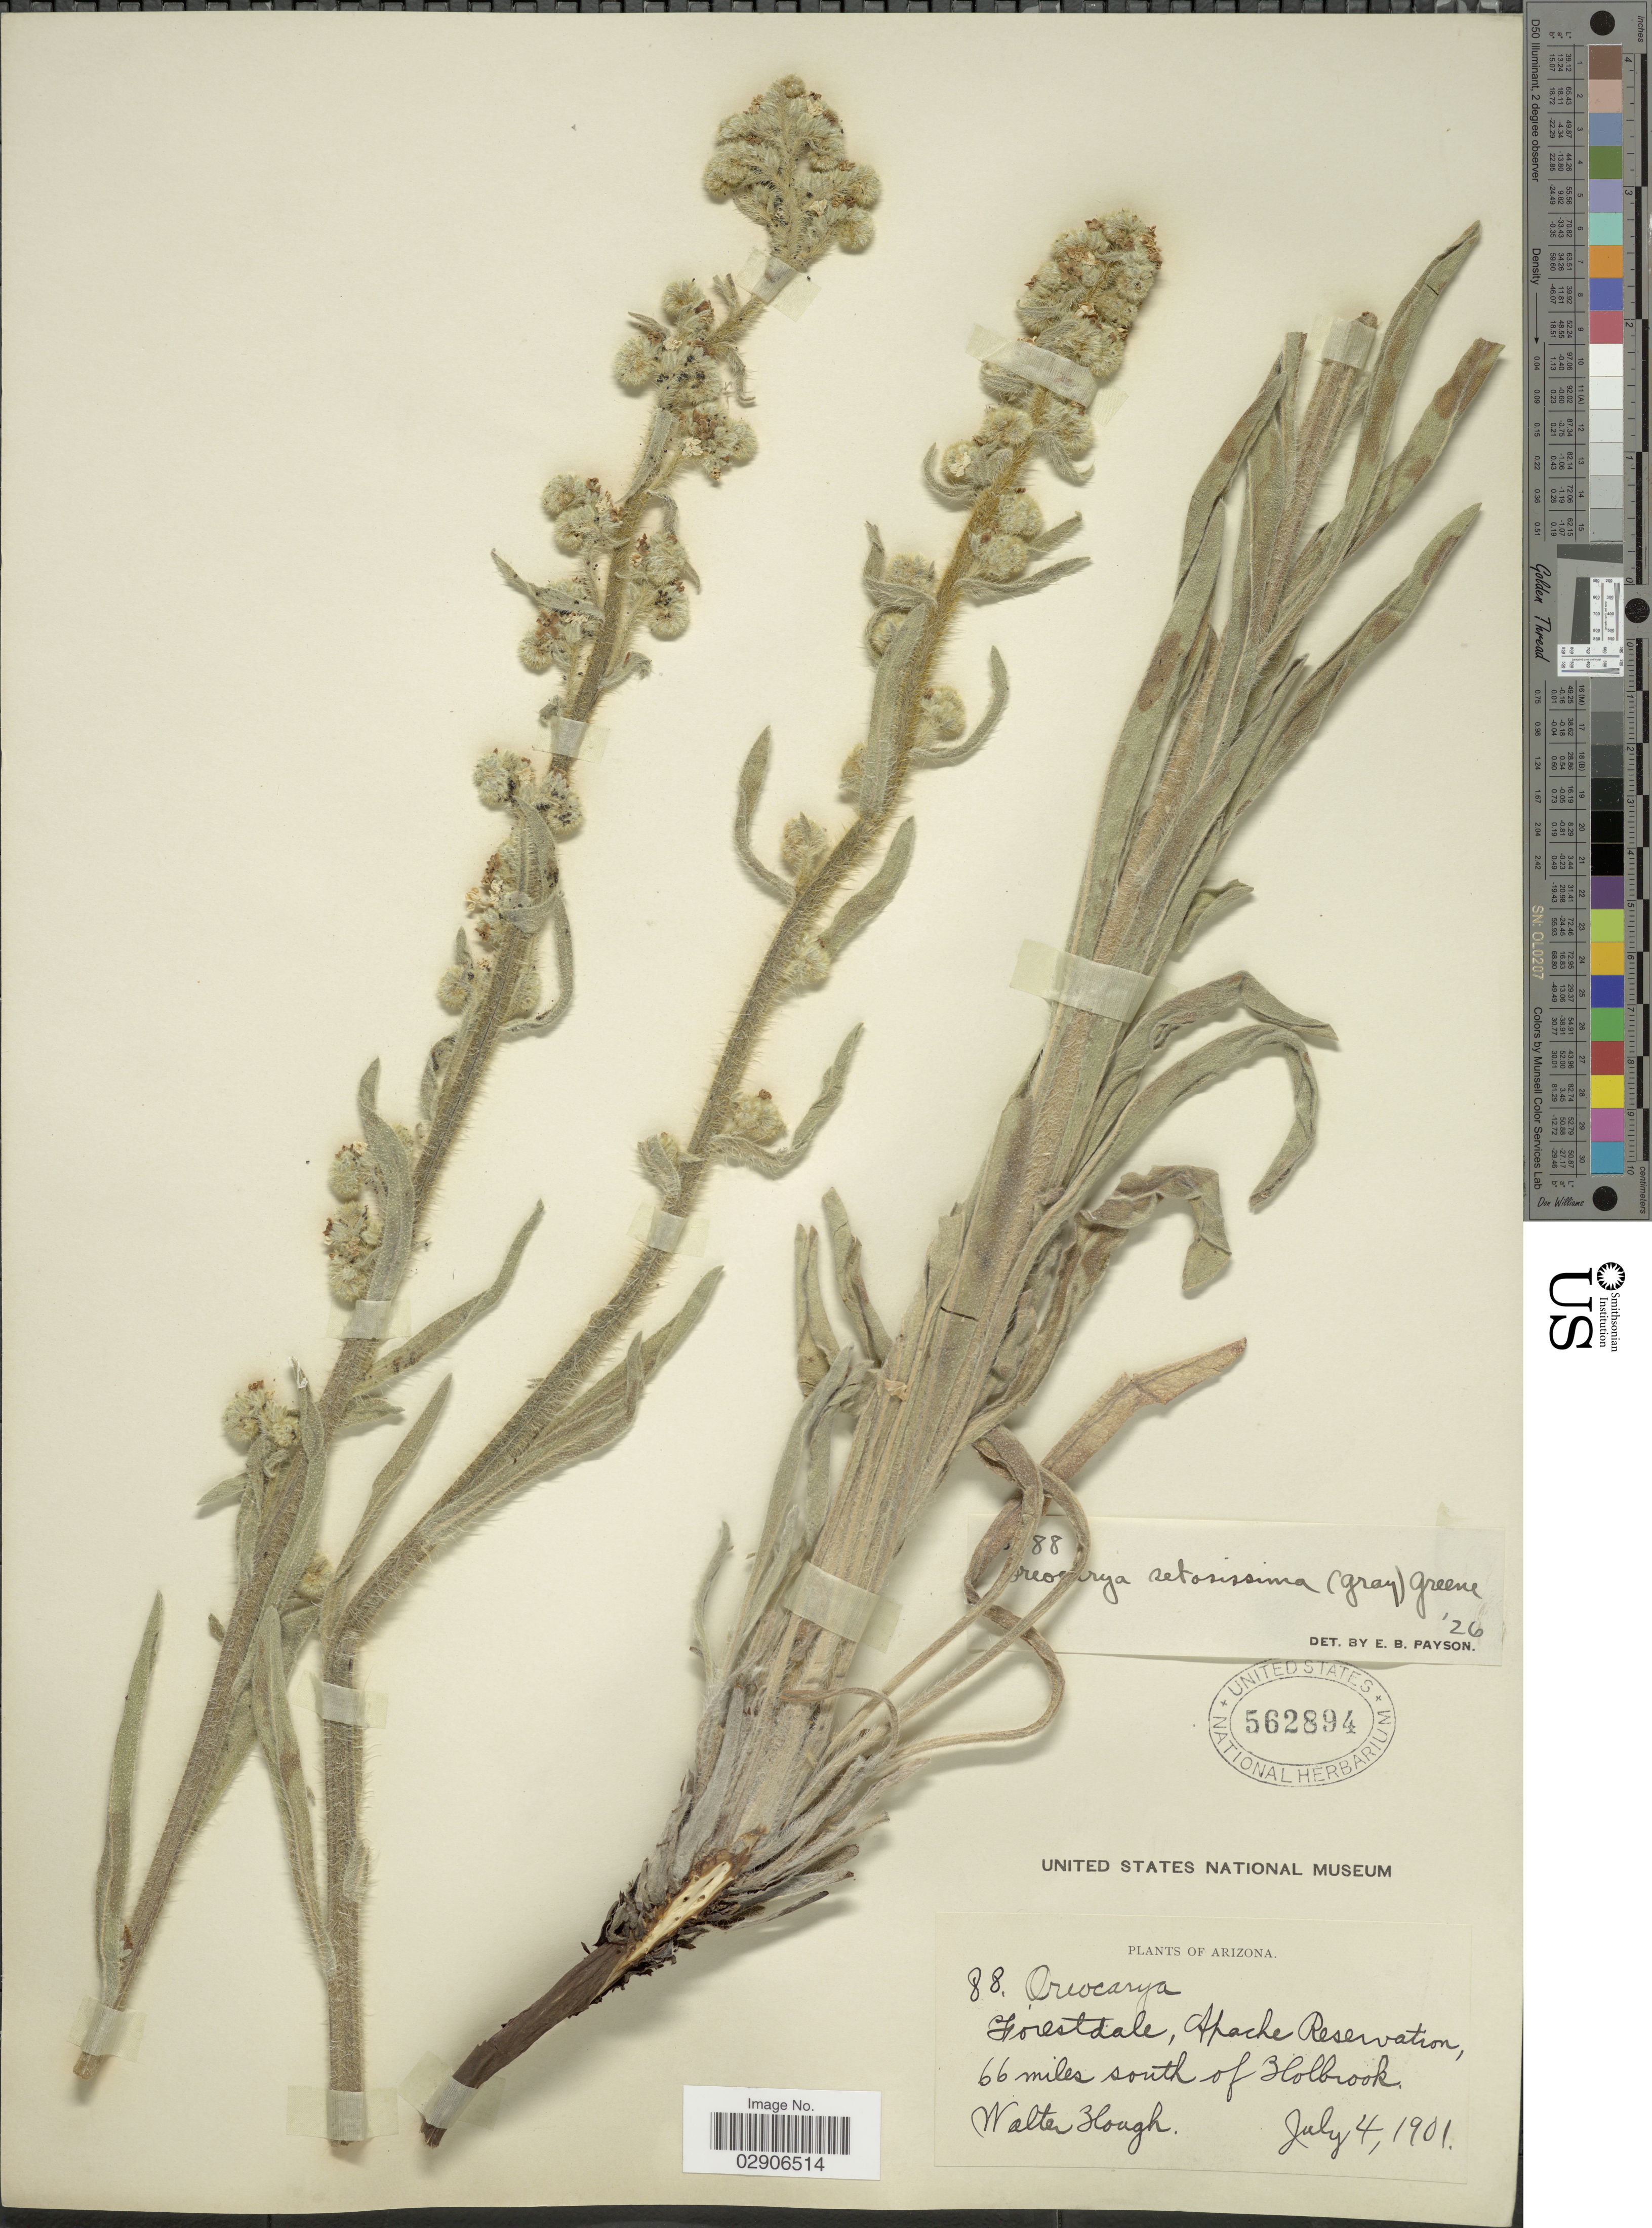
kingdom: Plantae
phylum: Tracheophyta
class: Magnoliopsida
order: Boraginales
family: Boraginaceae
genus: Oreocarya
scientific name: Oreocarya setosissima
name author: (A. Gray) Greene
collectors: W. Hough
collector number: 88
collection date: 1901-07-04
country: United States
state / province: Arizona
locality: Forestdale, Apache Reservation, 66 miles south of Holbrook.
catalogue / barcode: US 562894